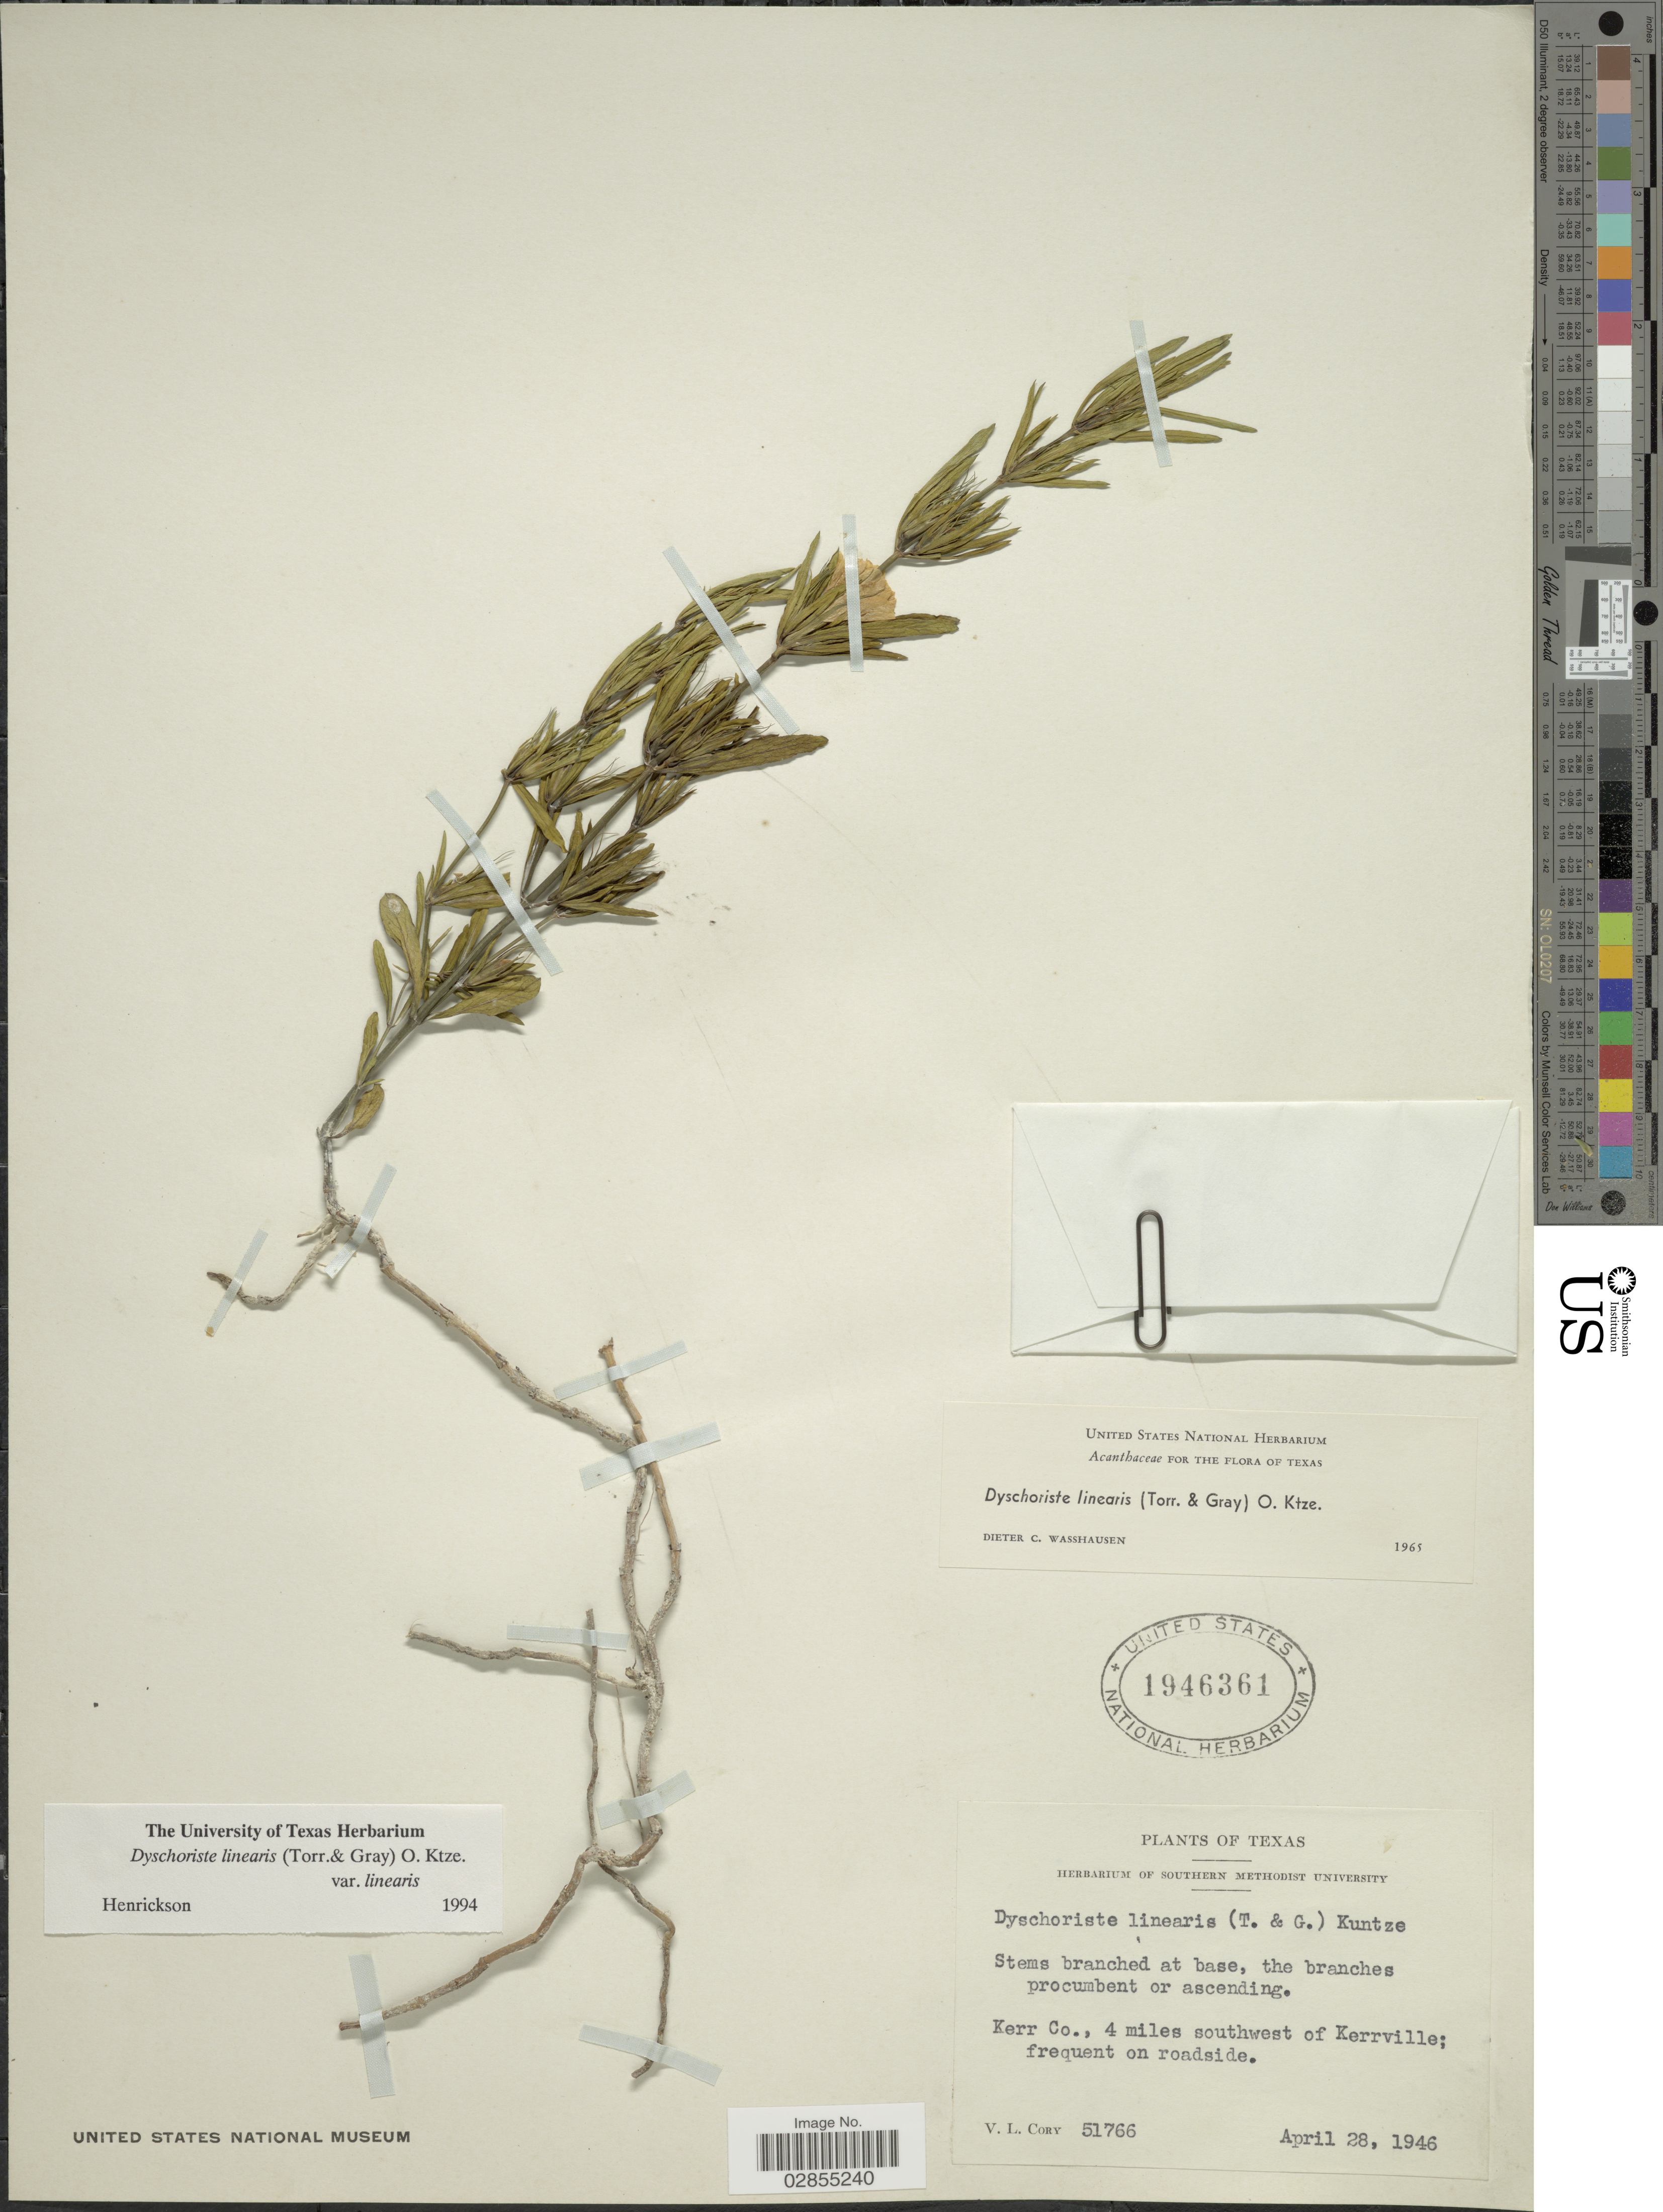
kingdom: Plantae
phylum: Tracheophyta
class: Magnoliopsida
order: Lamiales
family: Acanthaceae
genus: Dyschoriste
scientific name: Dyschoriste linearis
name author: (Torr. & A. Gray) Kuntze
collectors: V. Cory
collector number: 51766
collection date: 1946-04-28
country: United States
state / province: Texas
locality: Kerr Co., 4 miles southwest of Kerrville; frequent on roadside.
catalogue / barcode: US 1946361